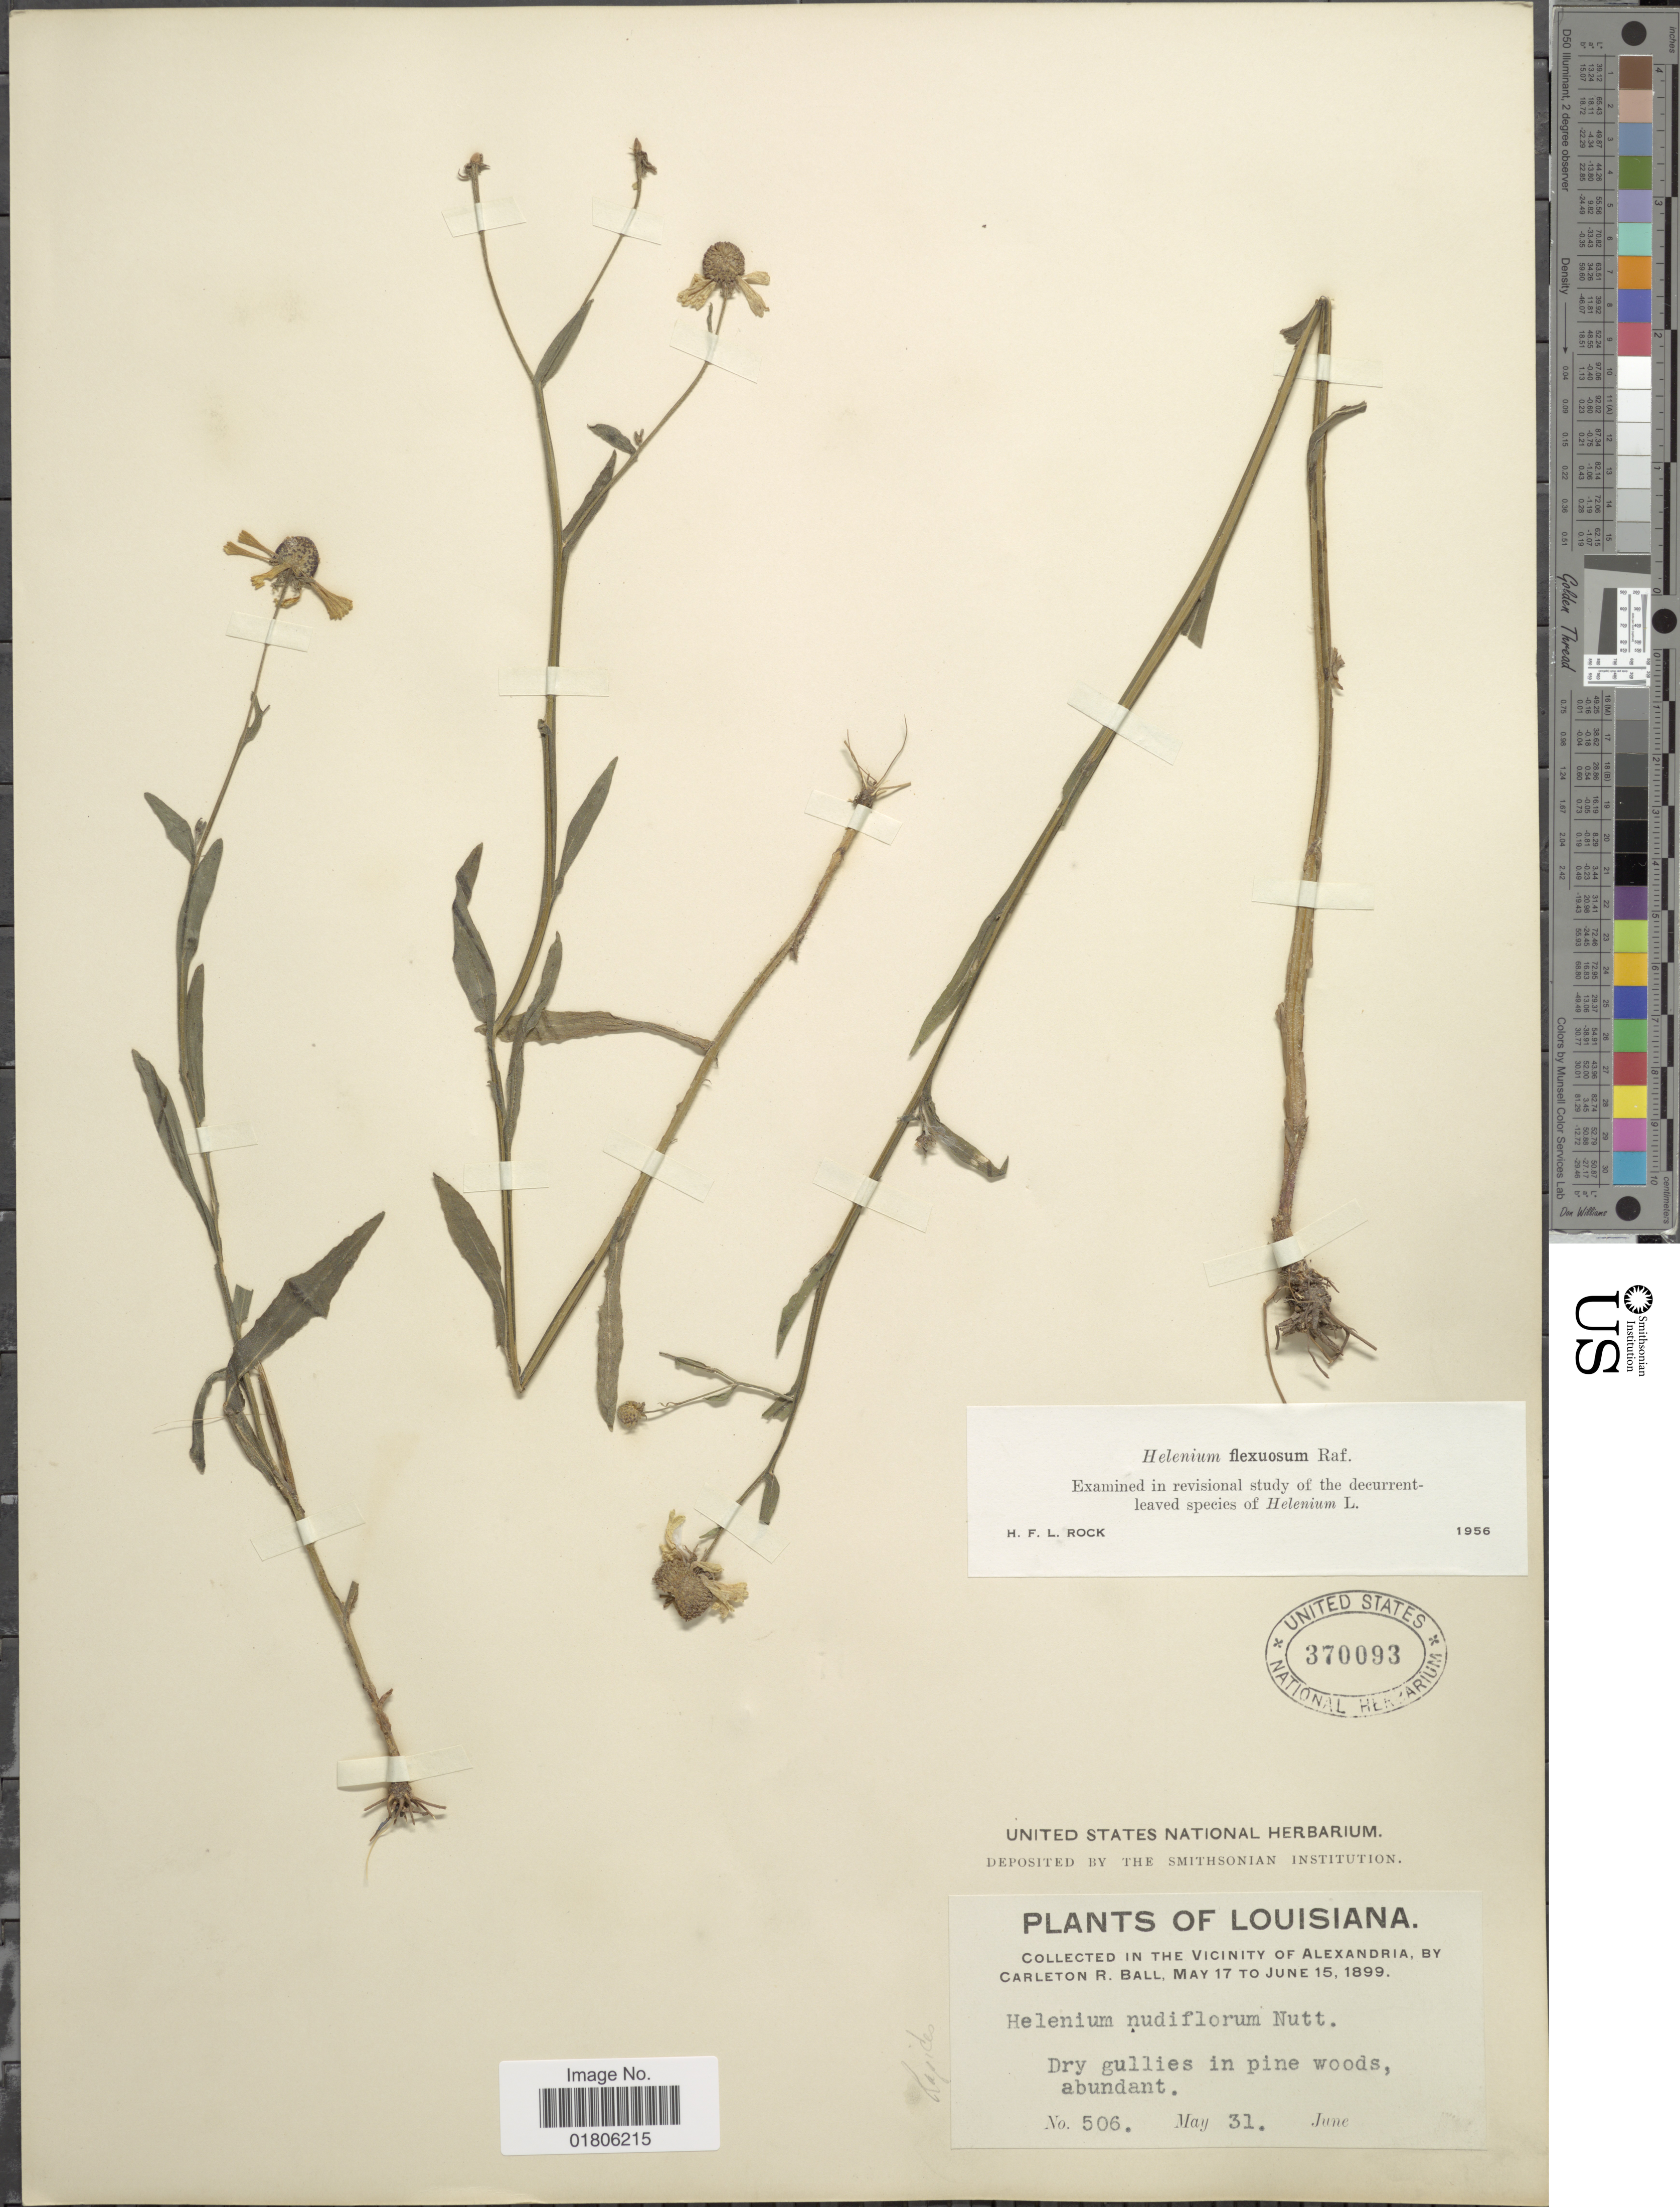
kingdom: Plantae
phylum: Tracheophyta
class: Magnoliopsida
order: Asterales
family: Asteraceae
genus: Helenium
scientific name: Helenium flexuosum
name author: Raf.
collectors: C. R. Ball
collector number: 506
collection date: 1899-05-31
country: United States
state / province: Louisiana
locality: Vicinity of Alexandria, Rapids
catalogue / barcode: US 370093